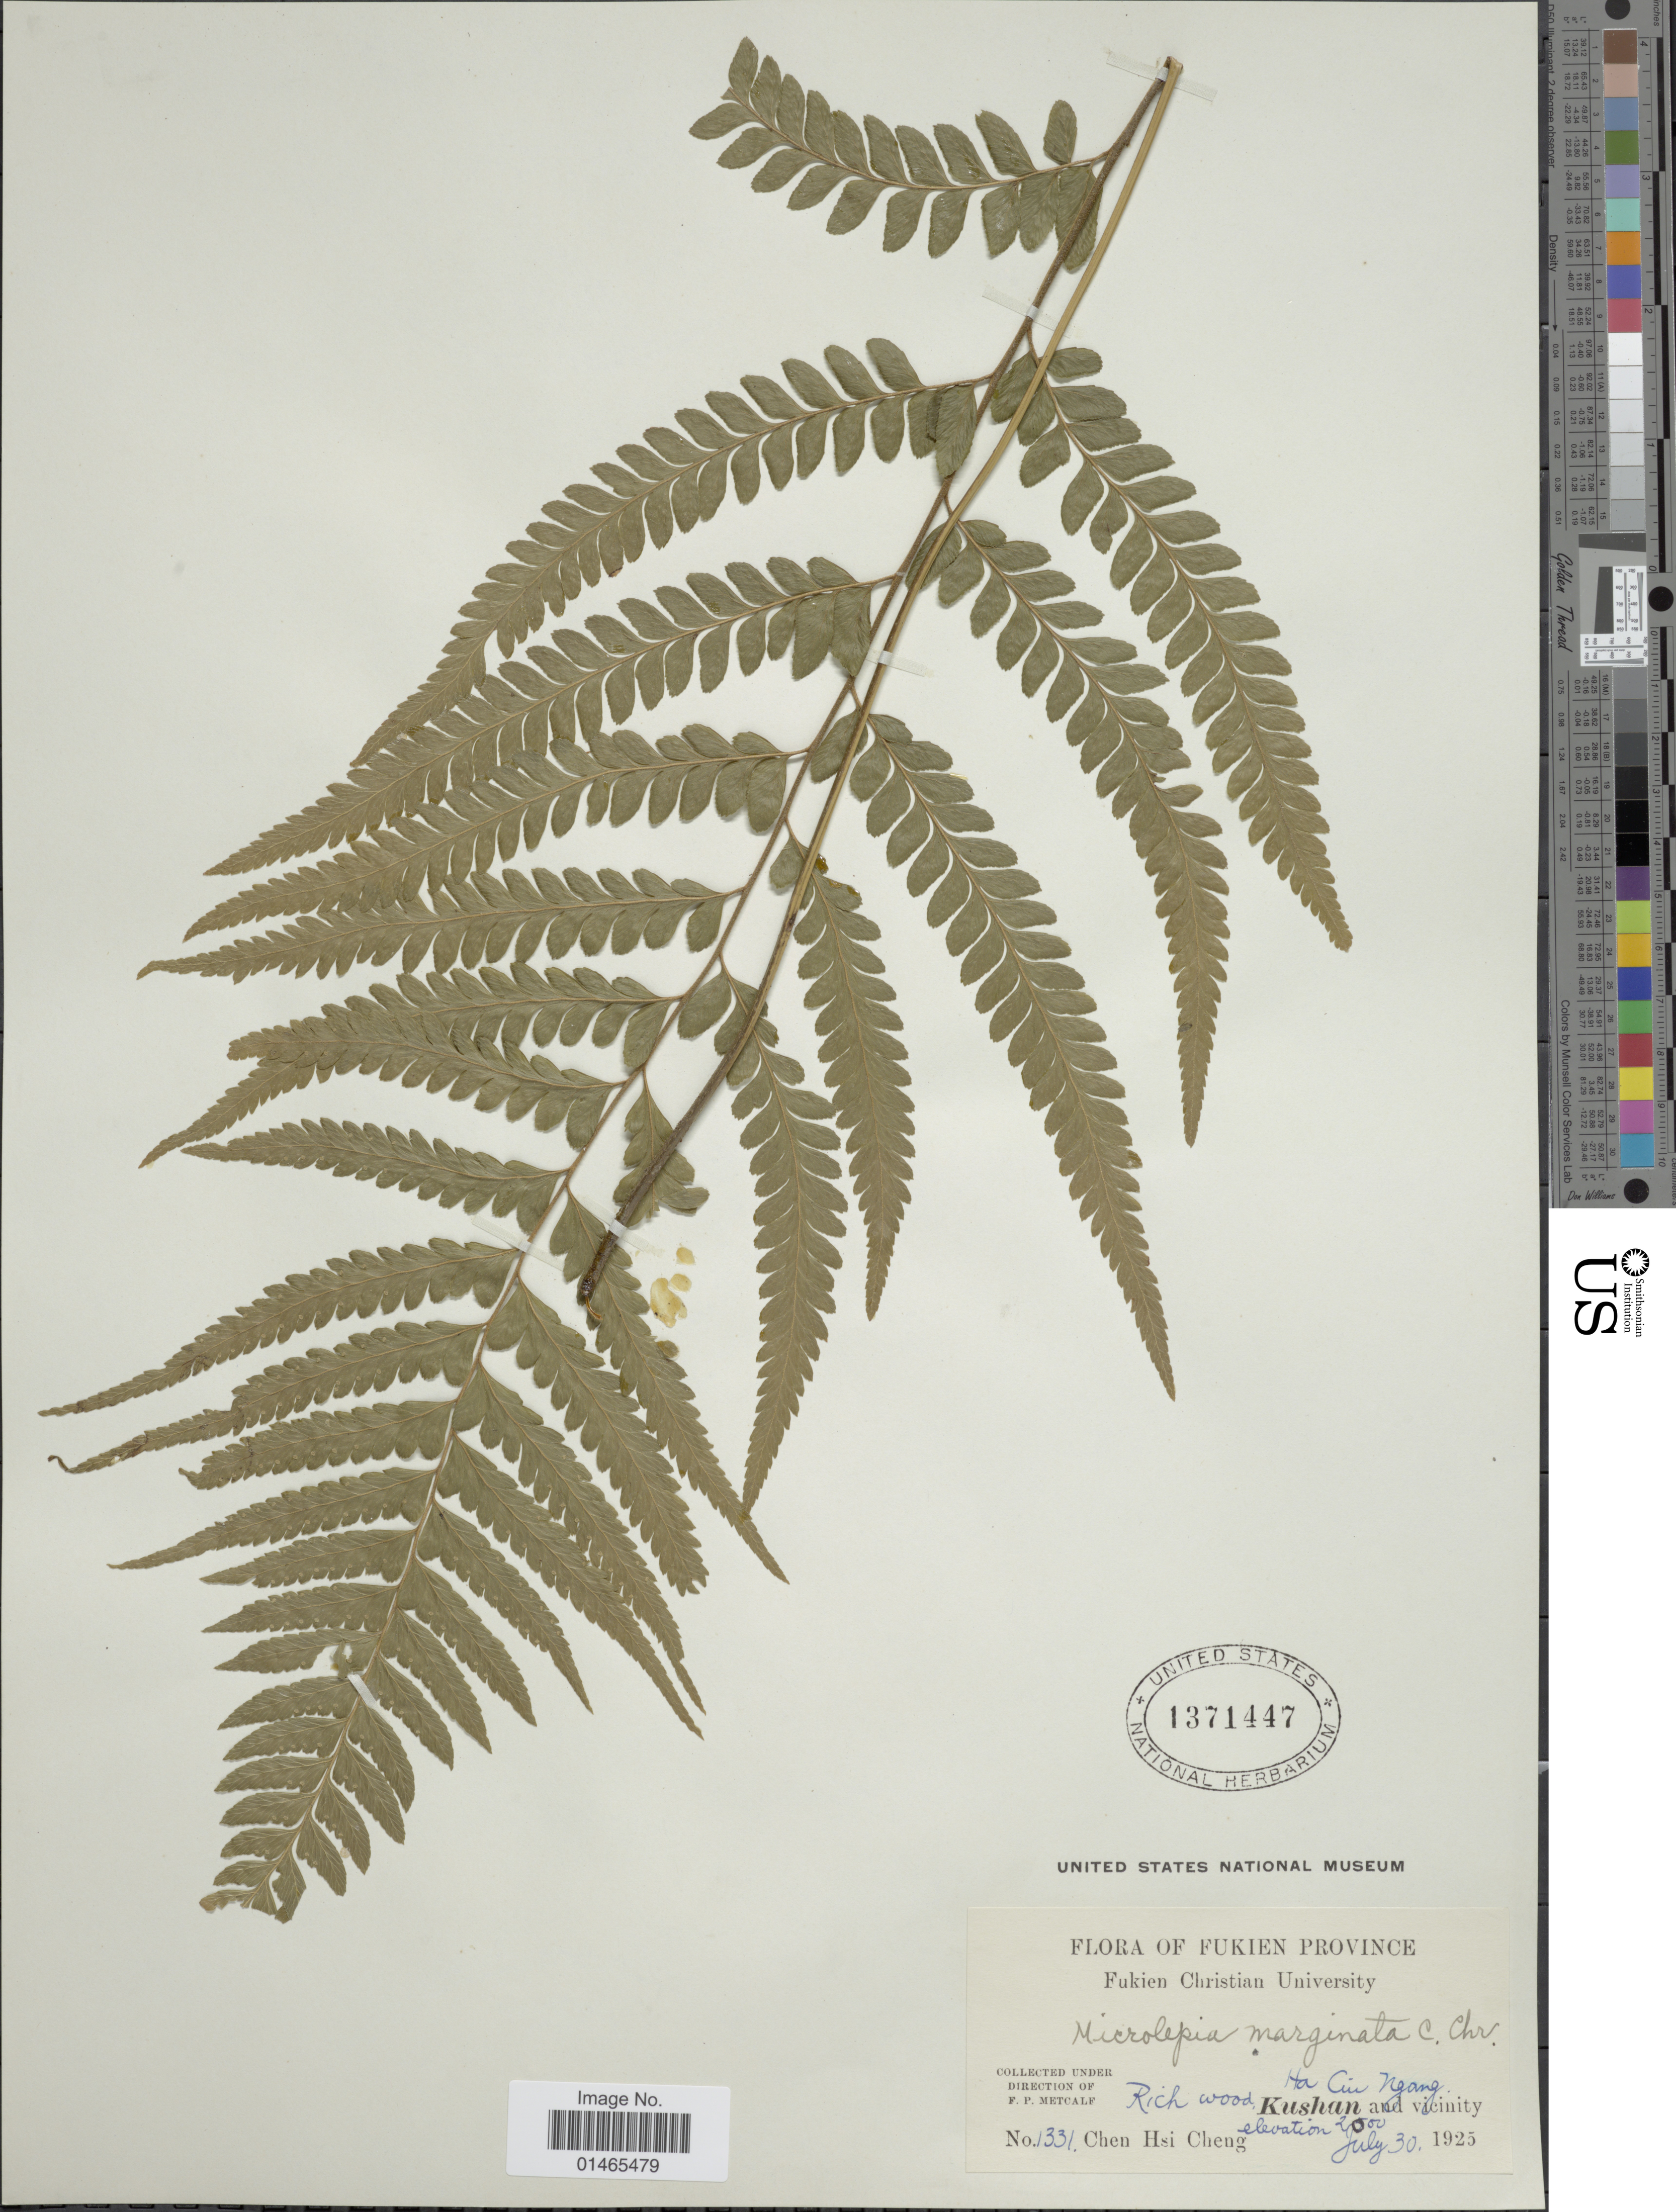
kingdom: Plantae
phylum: Tracheophyta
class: Polypodiopsida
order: Polypodiales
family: Dennstaedtiaceae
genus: Microlepia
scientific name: Microlepia marginata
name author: (Houtt.) C. Chr.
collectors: Chen Hsi Cheng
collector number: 1331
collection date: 1925-07-30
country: China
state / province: Fujian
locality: Fukien, Rich wood Ha Cui Ngang, Kushan and vicinity [interpreted]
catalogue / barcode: US 1371447